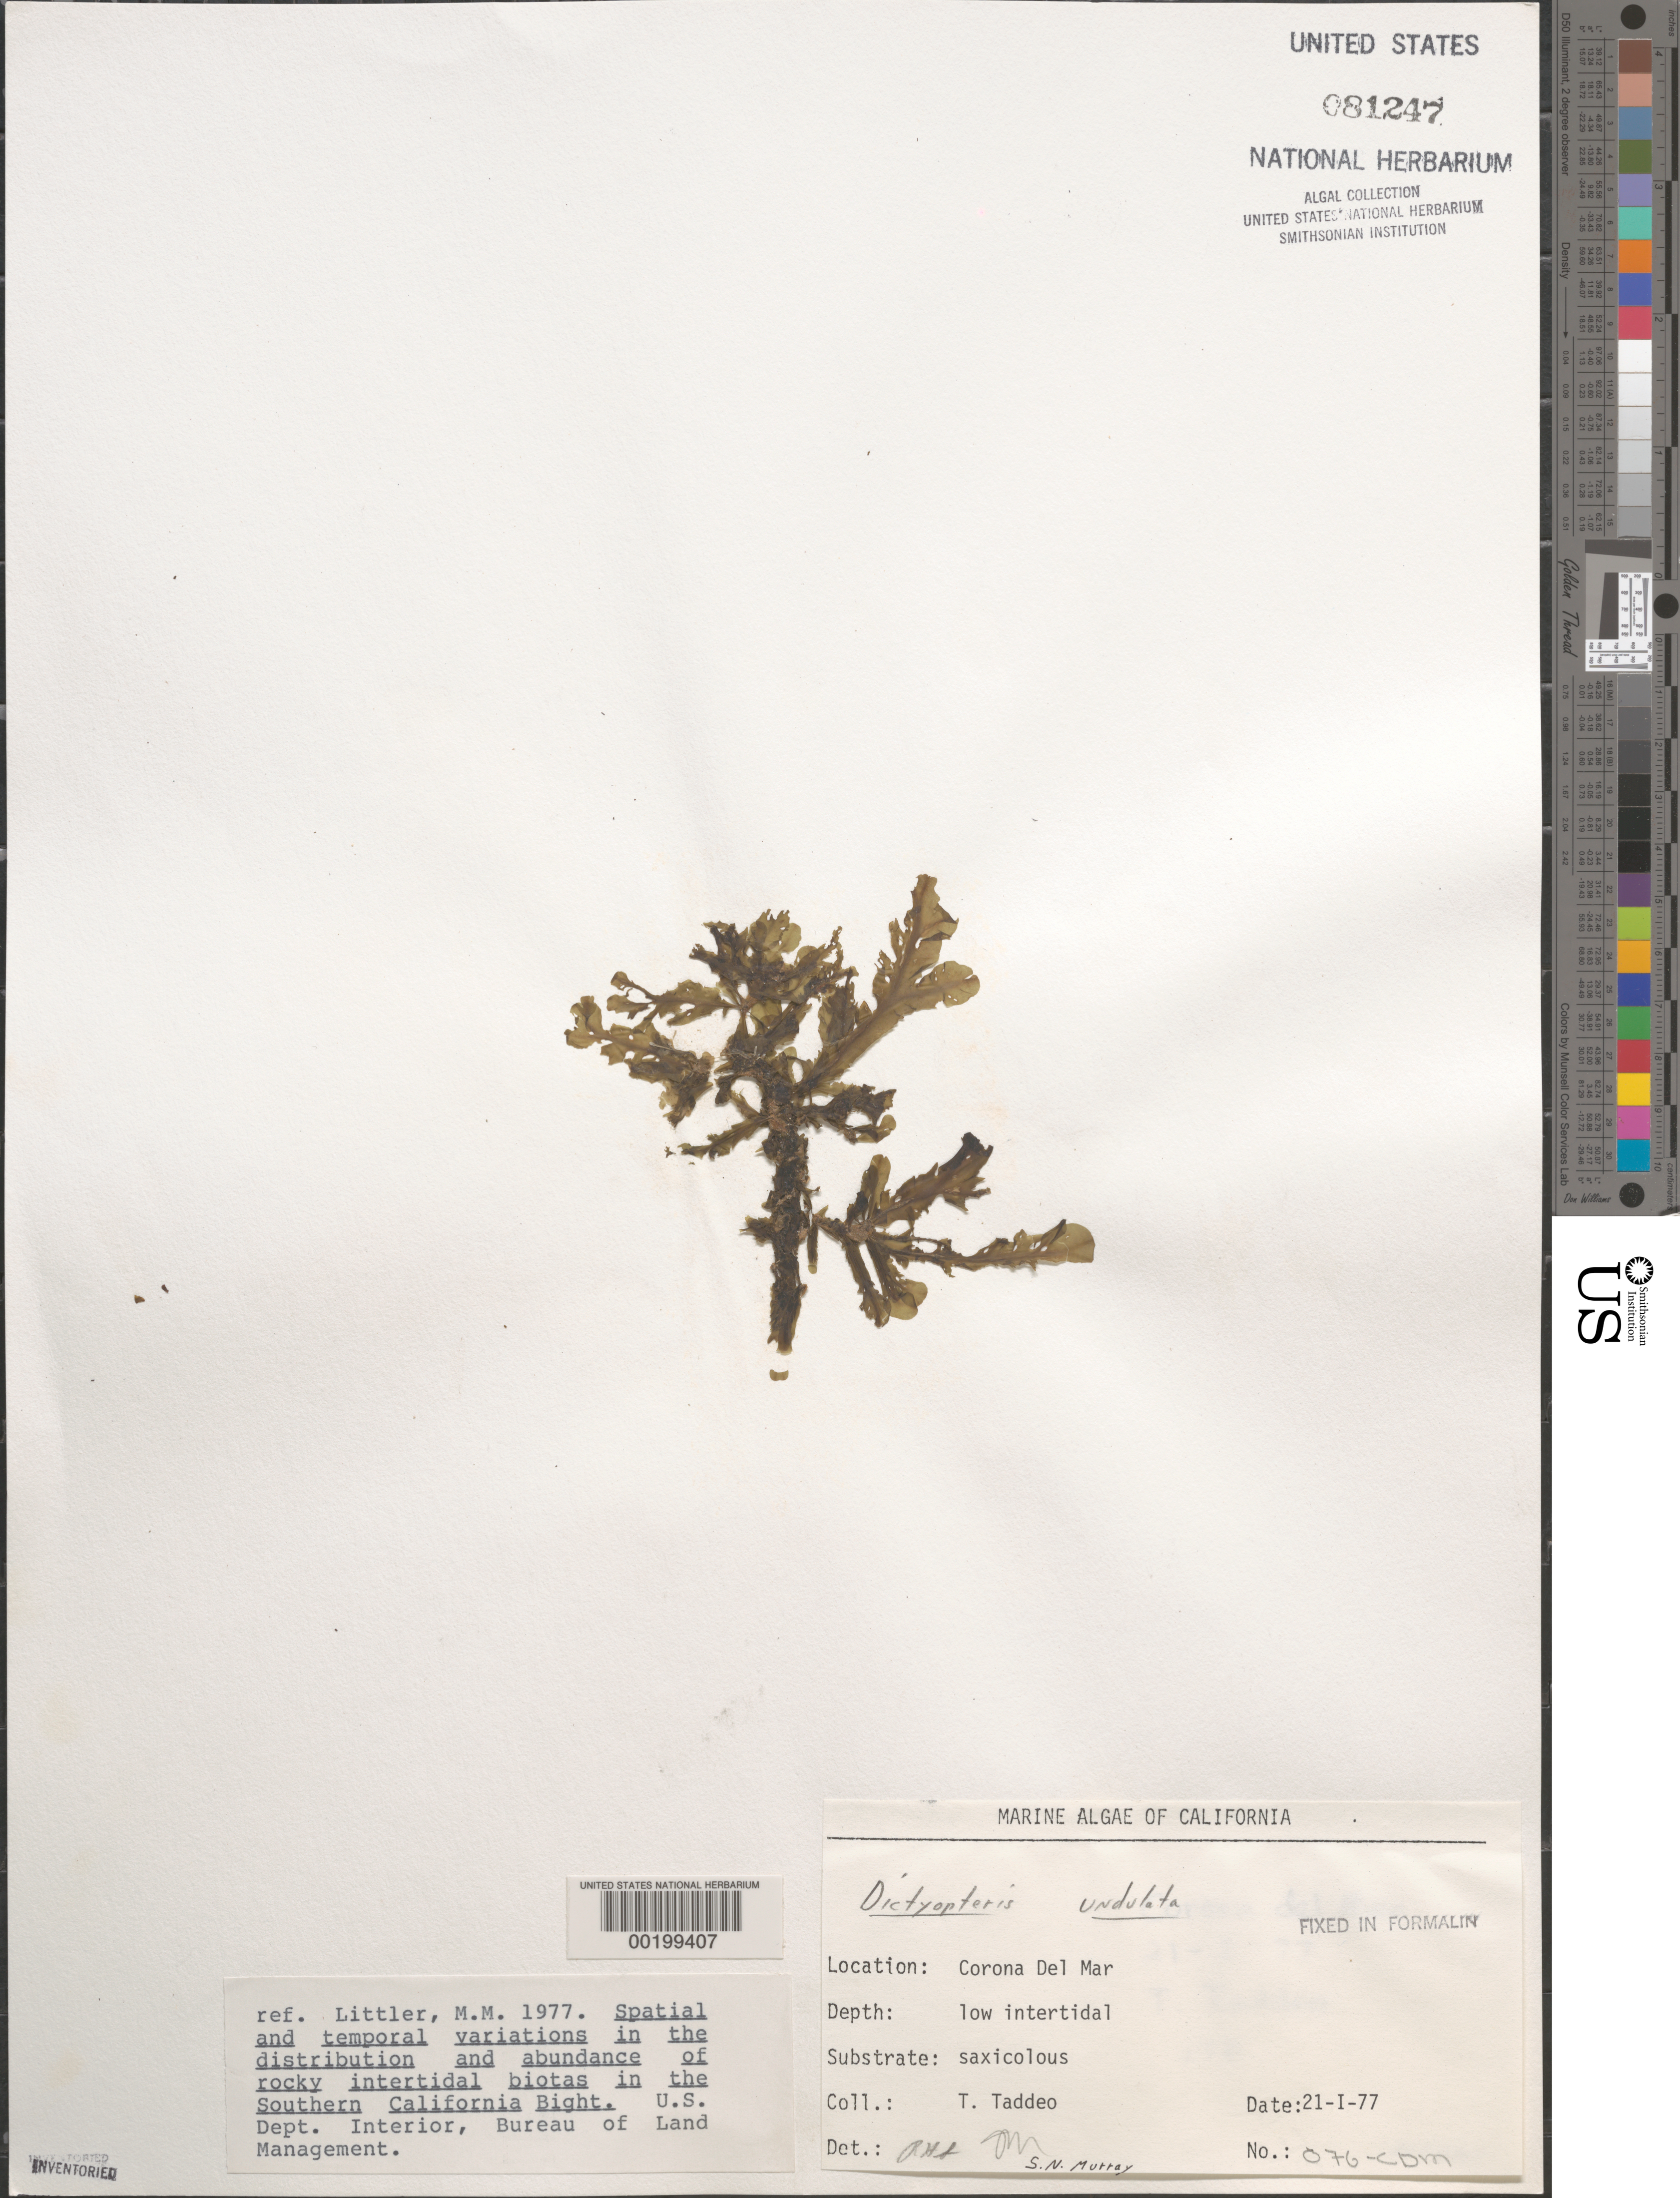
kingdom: Chromista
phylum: Ochrophyta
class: Phaeophyceae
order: Dictyotales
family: Dictyotaceae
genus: Dictyopteris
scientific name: Dictyopteris undulata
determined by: Sims, Robert H.; Murray, S. N.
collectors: A. Taddeo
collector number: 076-CDM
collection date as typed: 21 Jan 1977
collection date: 1977-01-21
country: United States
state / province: California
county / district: Orange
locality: Corona del Mar, mouth of Morning Canyon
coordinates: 33 35'14"N, 117 51'54"W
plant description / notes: BLM-SOCALBIGHT Rocky Intertidal Survey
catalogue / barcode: US 81247